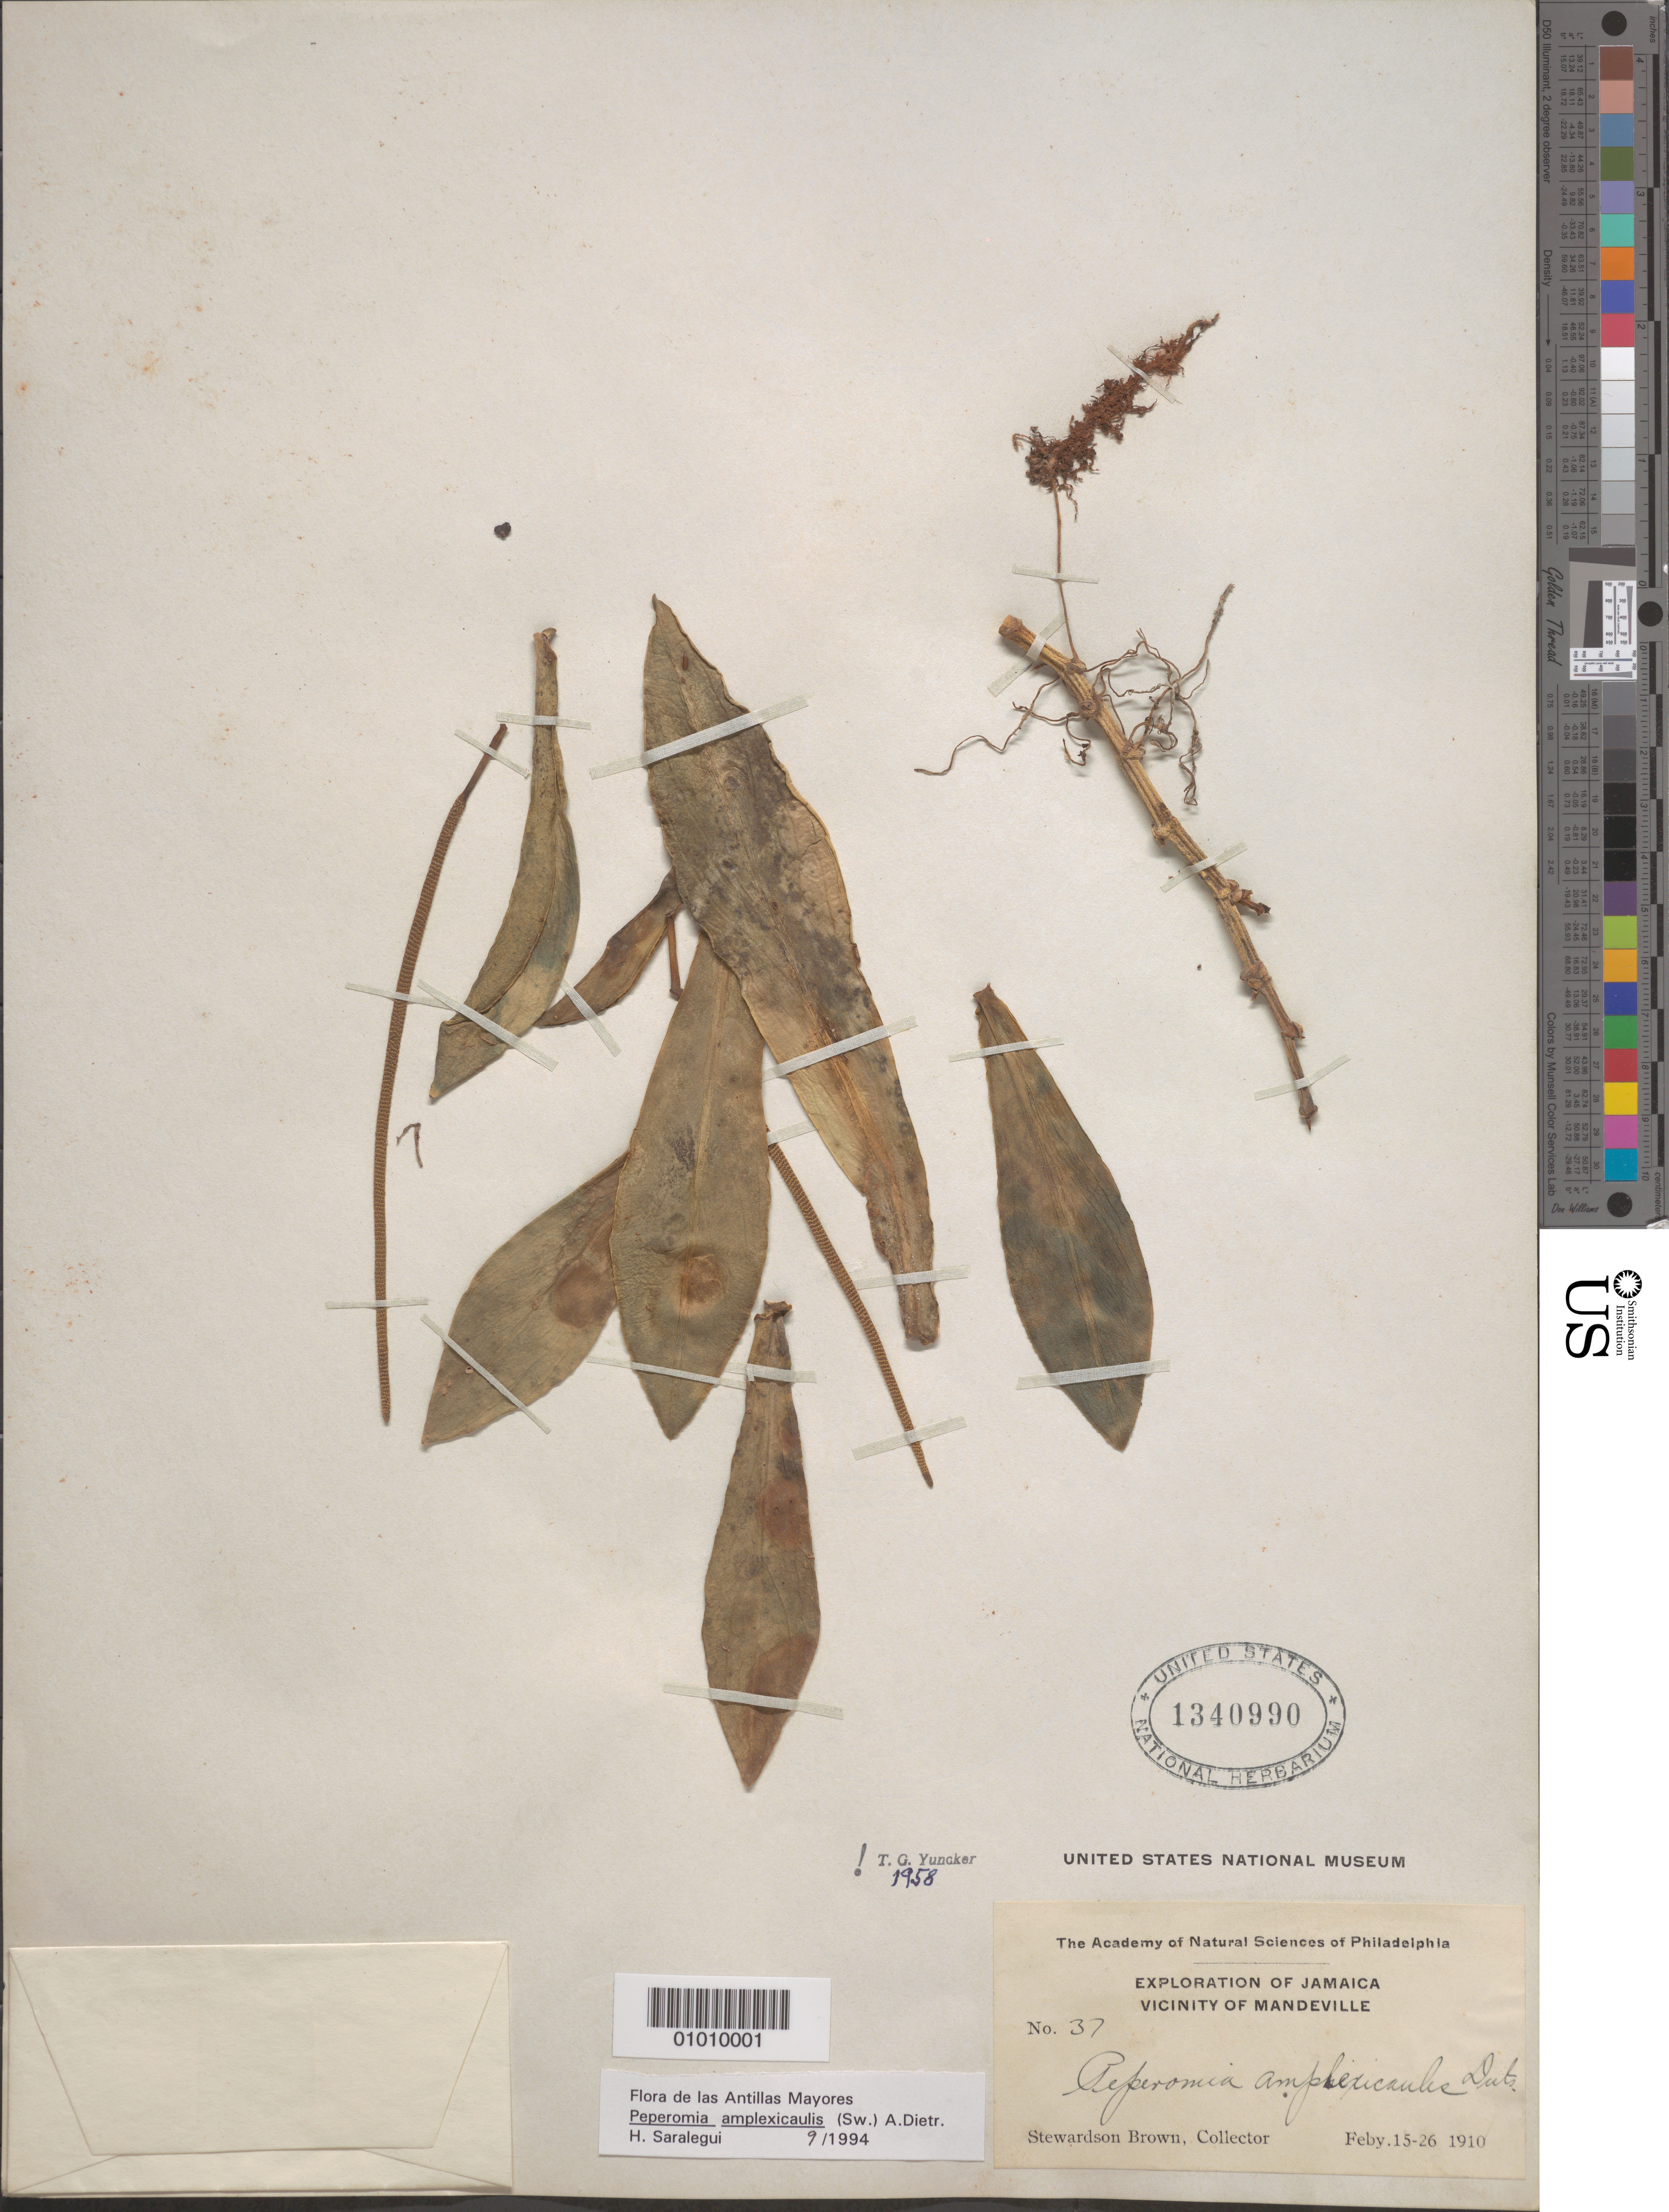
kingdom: Plantae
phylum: Tracheophyta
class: Magnoliopsida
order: Piperales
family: Piperaceae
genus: Peperomia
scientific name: Peperomia amplexicaulis f. grandifolia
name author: Miq.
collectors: S. Brown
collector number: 37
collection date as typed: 15 Feb 1910 to 26 Feb 1910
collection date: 1910-02-15/1910-02-26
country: Jamaica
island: Jamaica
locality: Vicinity of Mandeville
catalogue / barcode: US 1340990